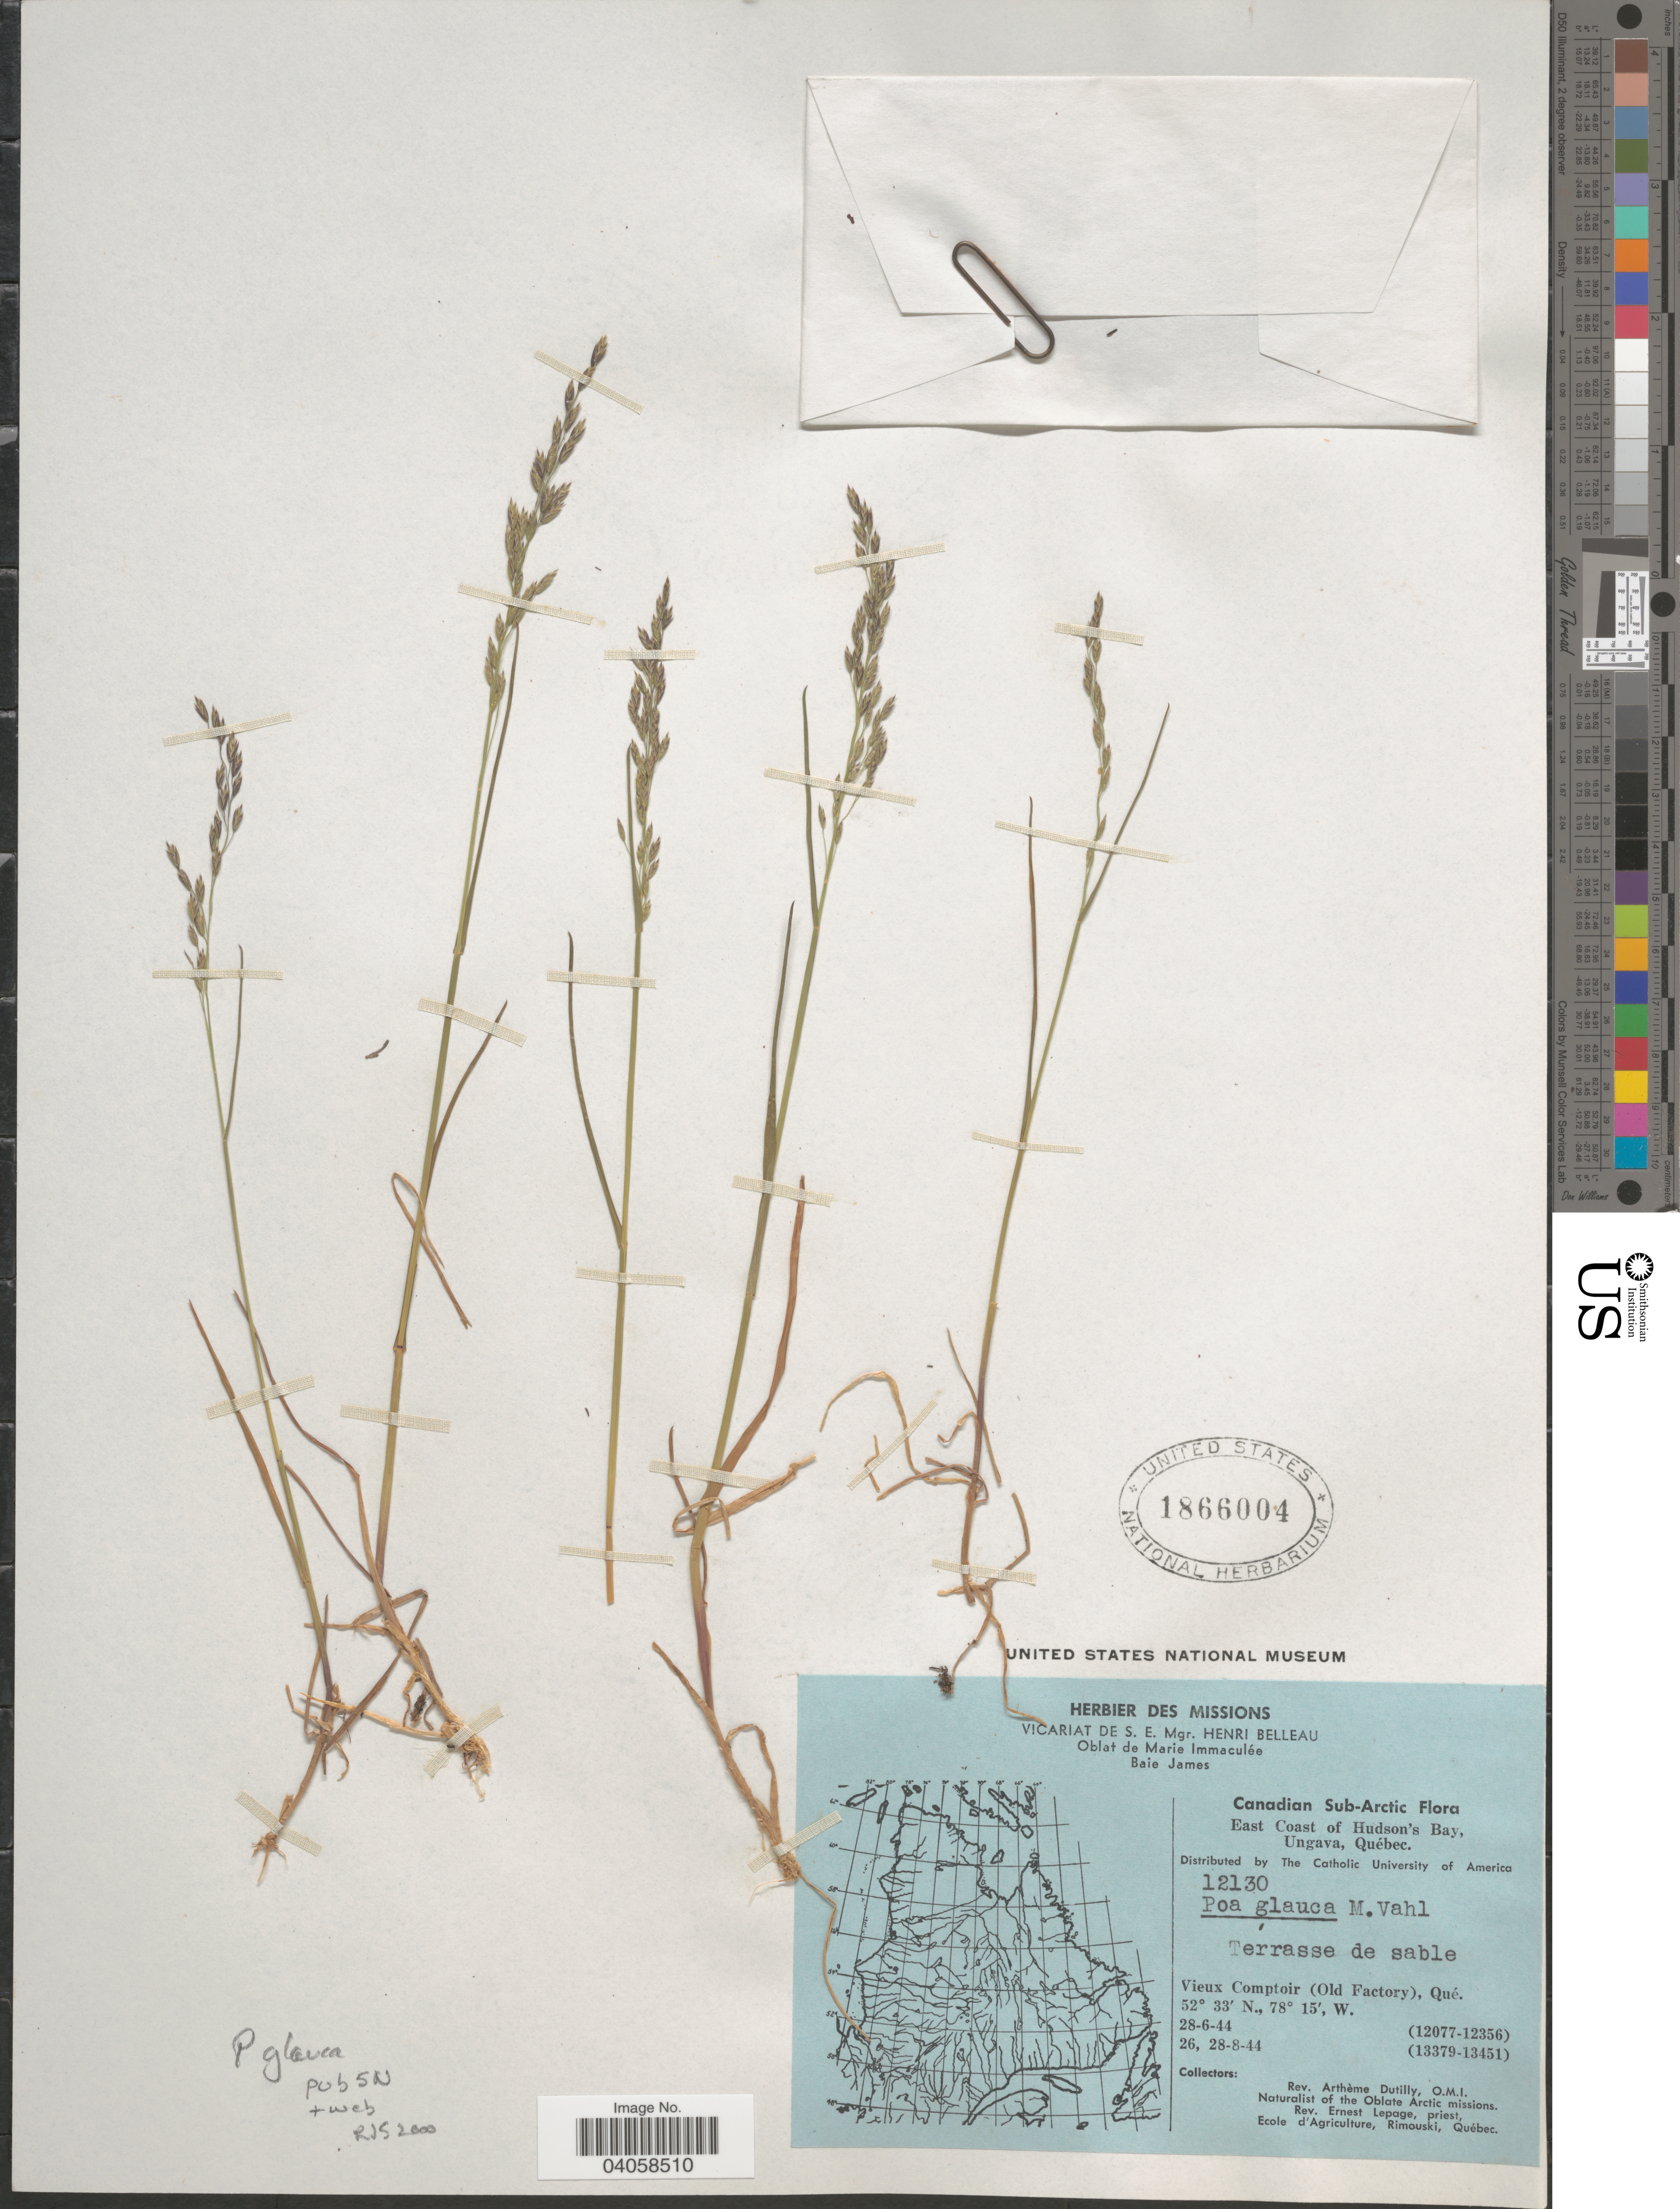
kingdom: Plantae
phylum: Tracheophyta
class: Liliopsida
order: Poales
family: Poaceae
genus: Poa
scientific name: Poa glauca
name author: Vahl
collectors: A. Dutilly & E. Lepage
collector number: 12130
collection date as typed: Transcribed d/m/y: 28/6/44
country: Canada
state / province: Quebec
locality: Canadian Sub-Arctic. East coast of Hudson Bay, Ungava. Vieux Comptoir (Old Factory).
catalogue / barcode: US 1866004